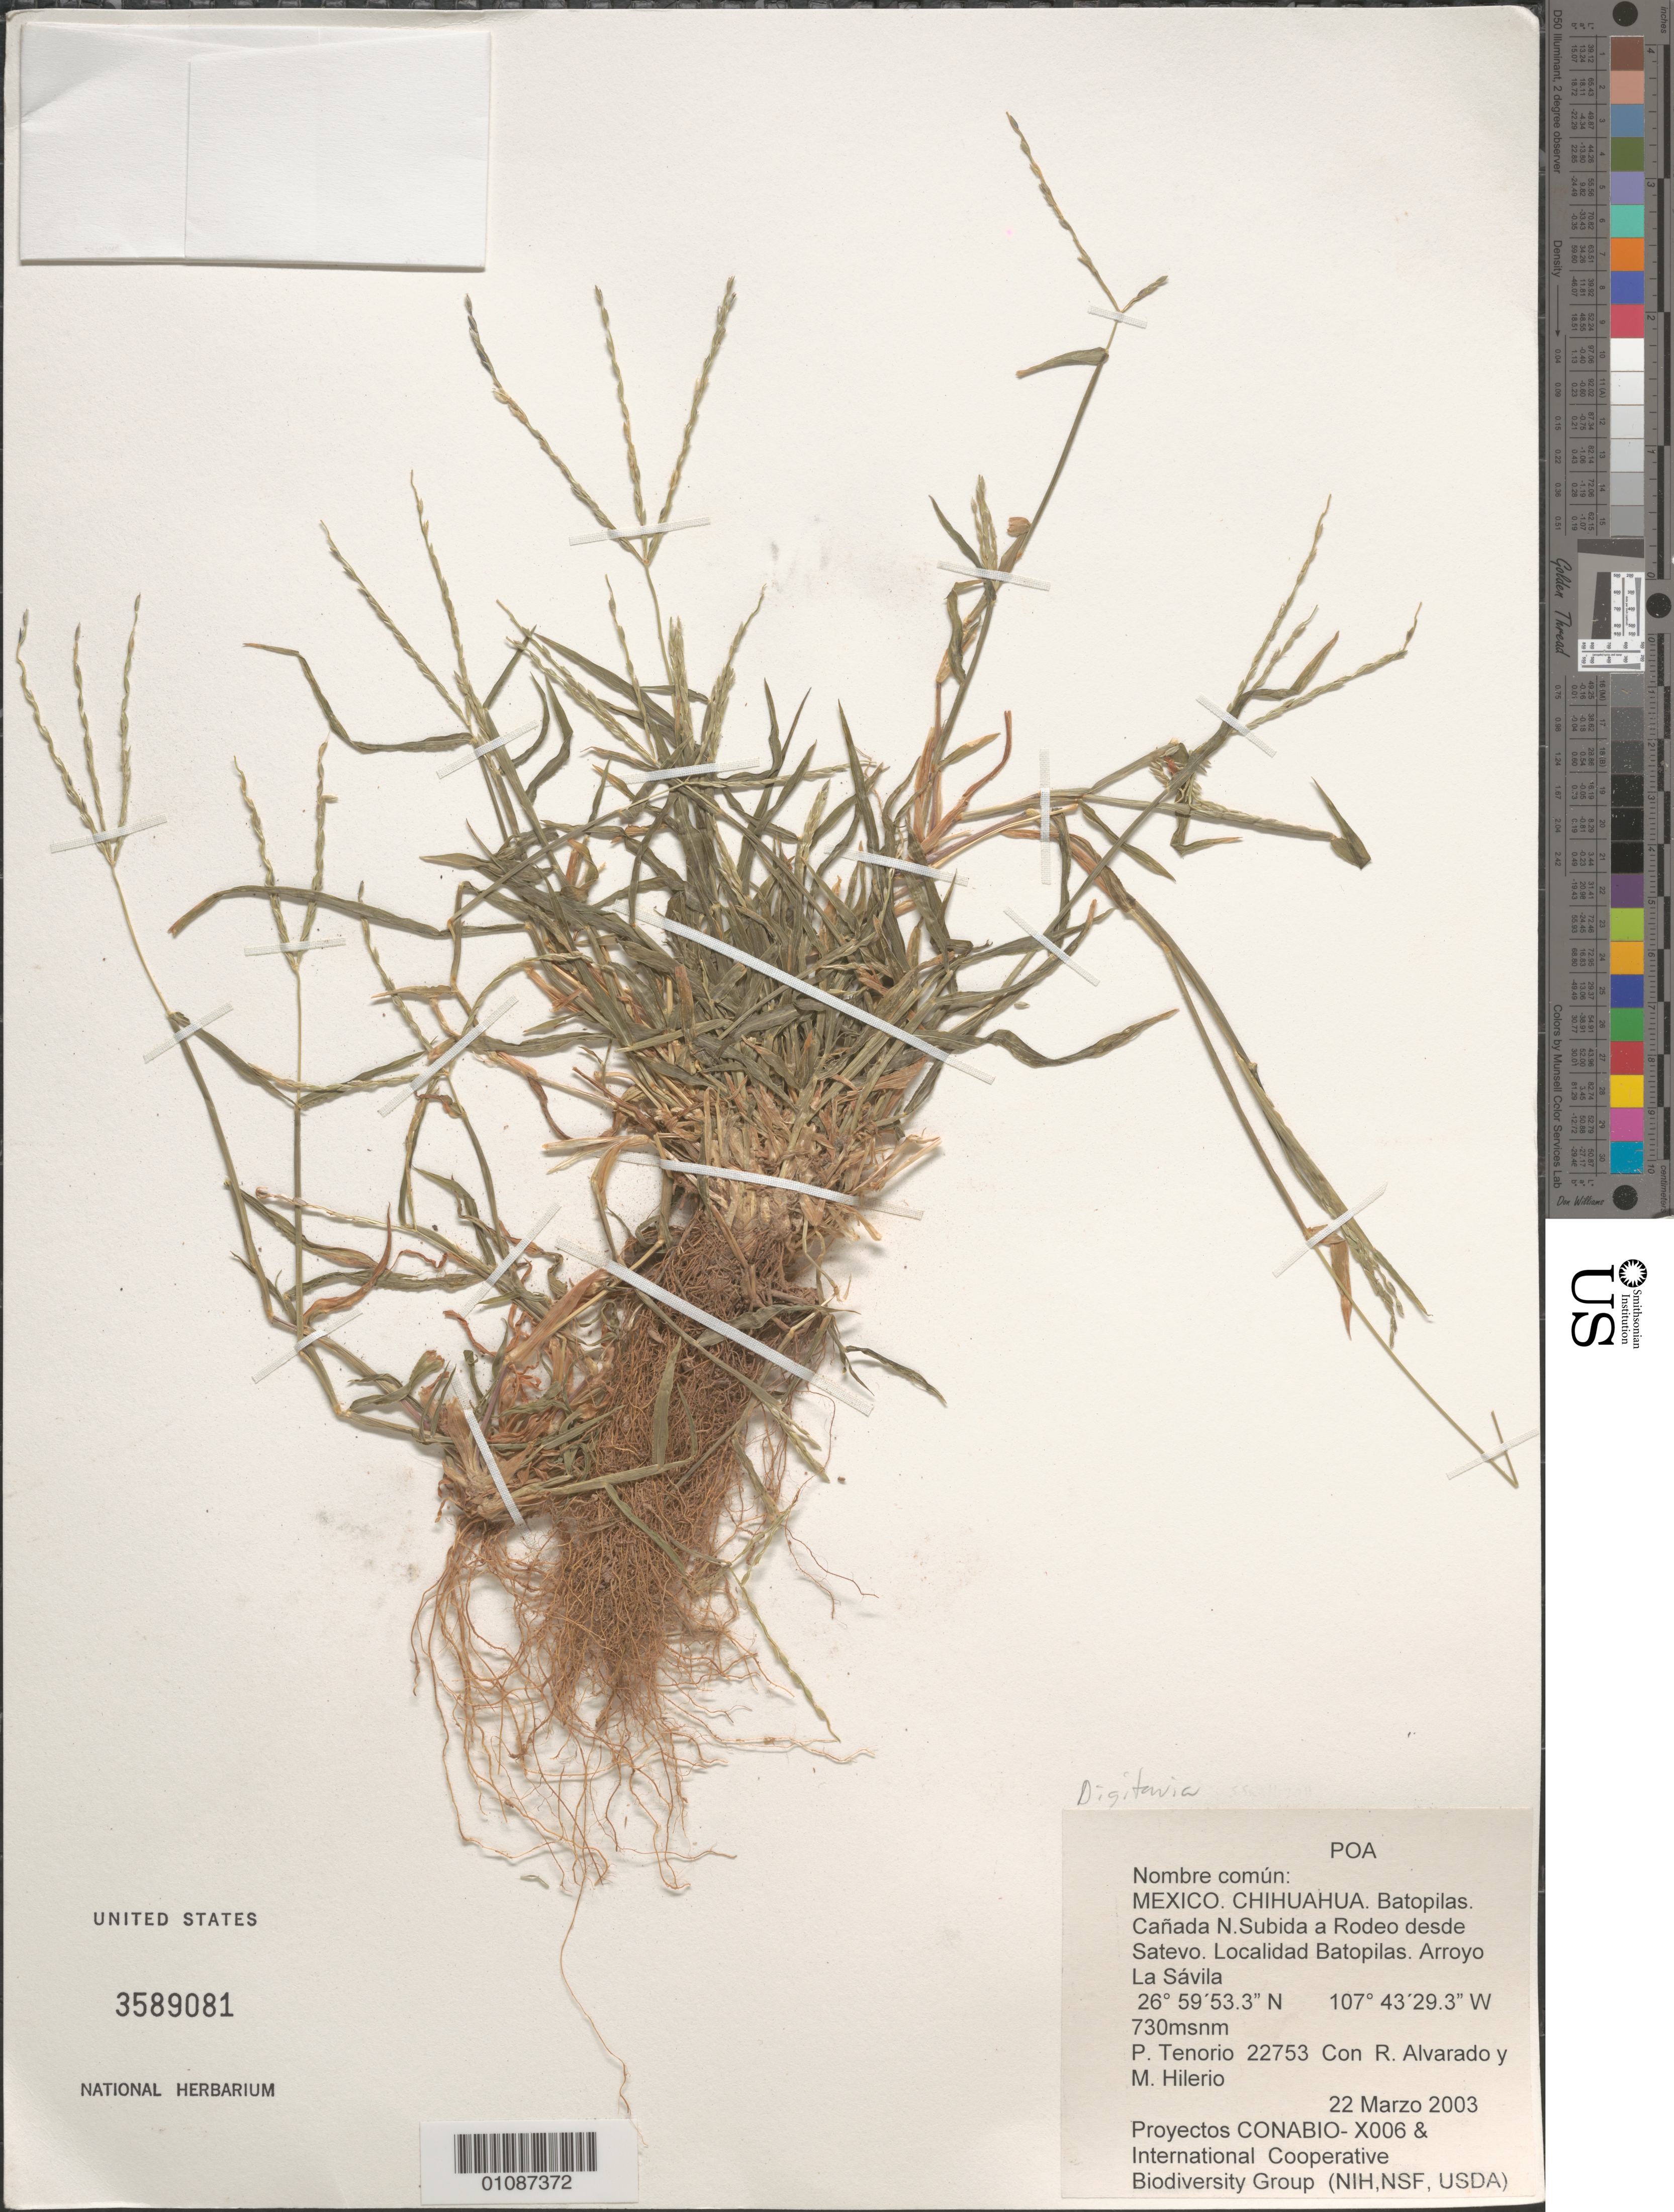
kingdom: Plantae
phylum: Tracheophyta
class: Liliopsida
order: Poales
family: Poaceae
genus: Digitaria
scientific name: Digitaria sp.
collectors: P. Tenorio L., R. Alvarado & M. Hilerio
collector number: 22753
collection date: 2003-03-22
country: Mexico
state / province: Chihuahua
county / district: Batopilas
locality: Canada N. subdida a Rodeo desde Savo. Localidad Batopilas. Arroyo La Savila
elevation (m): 730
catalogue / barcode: US 3589081